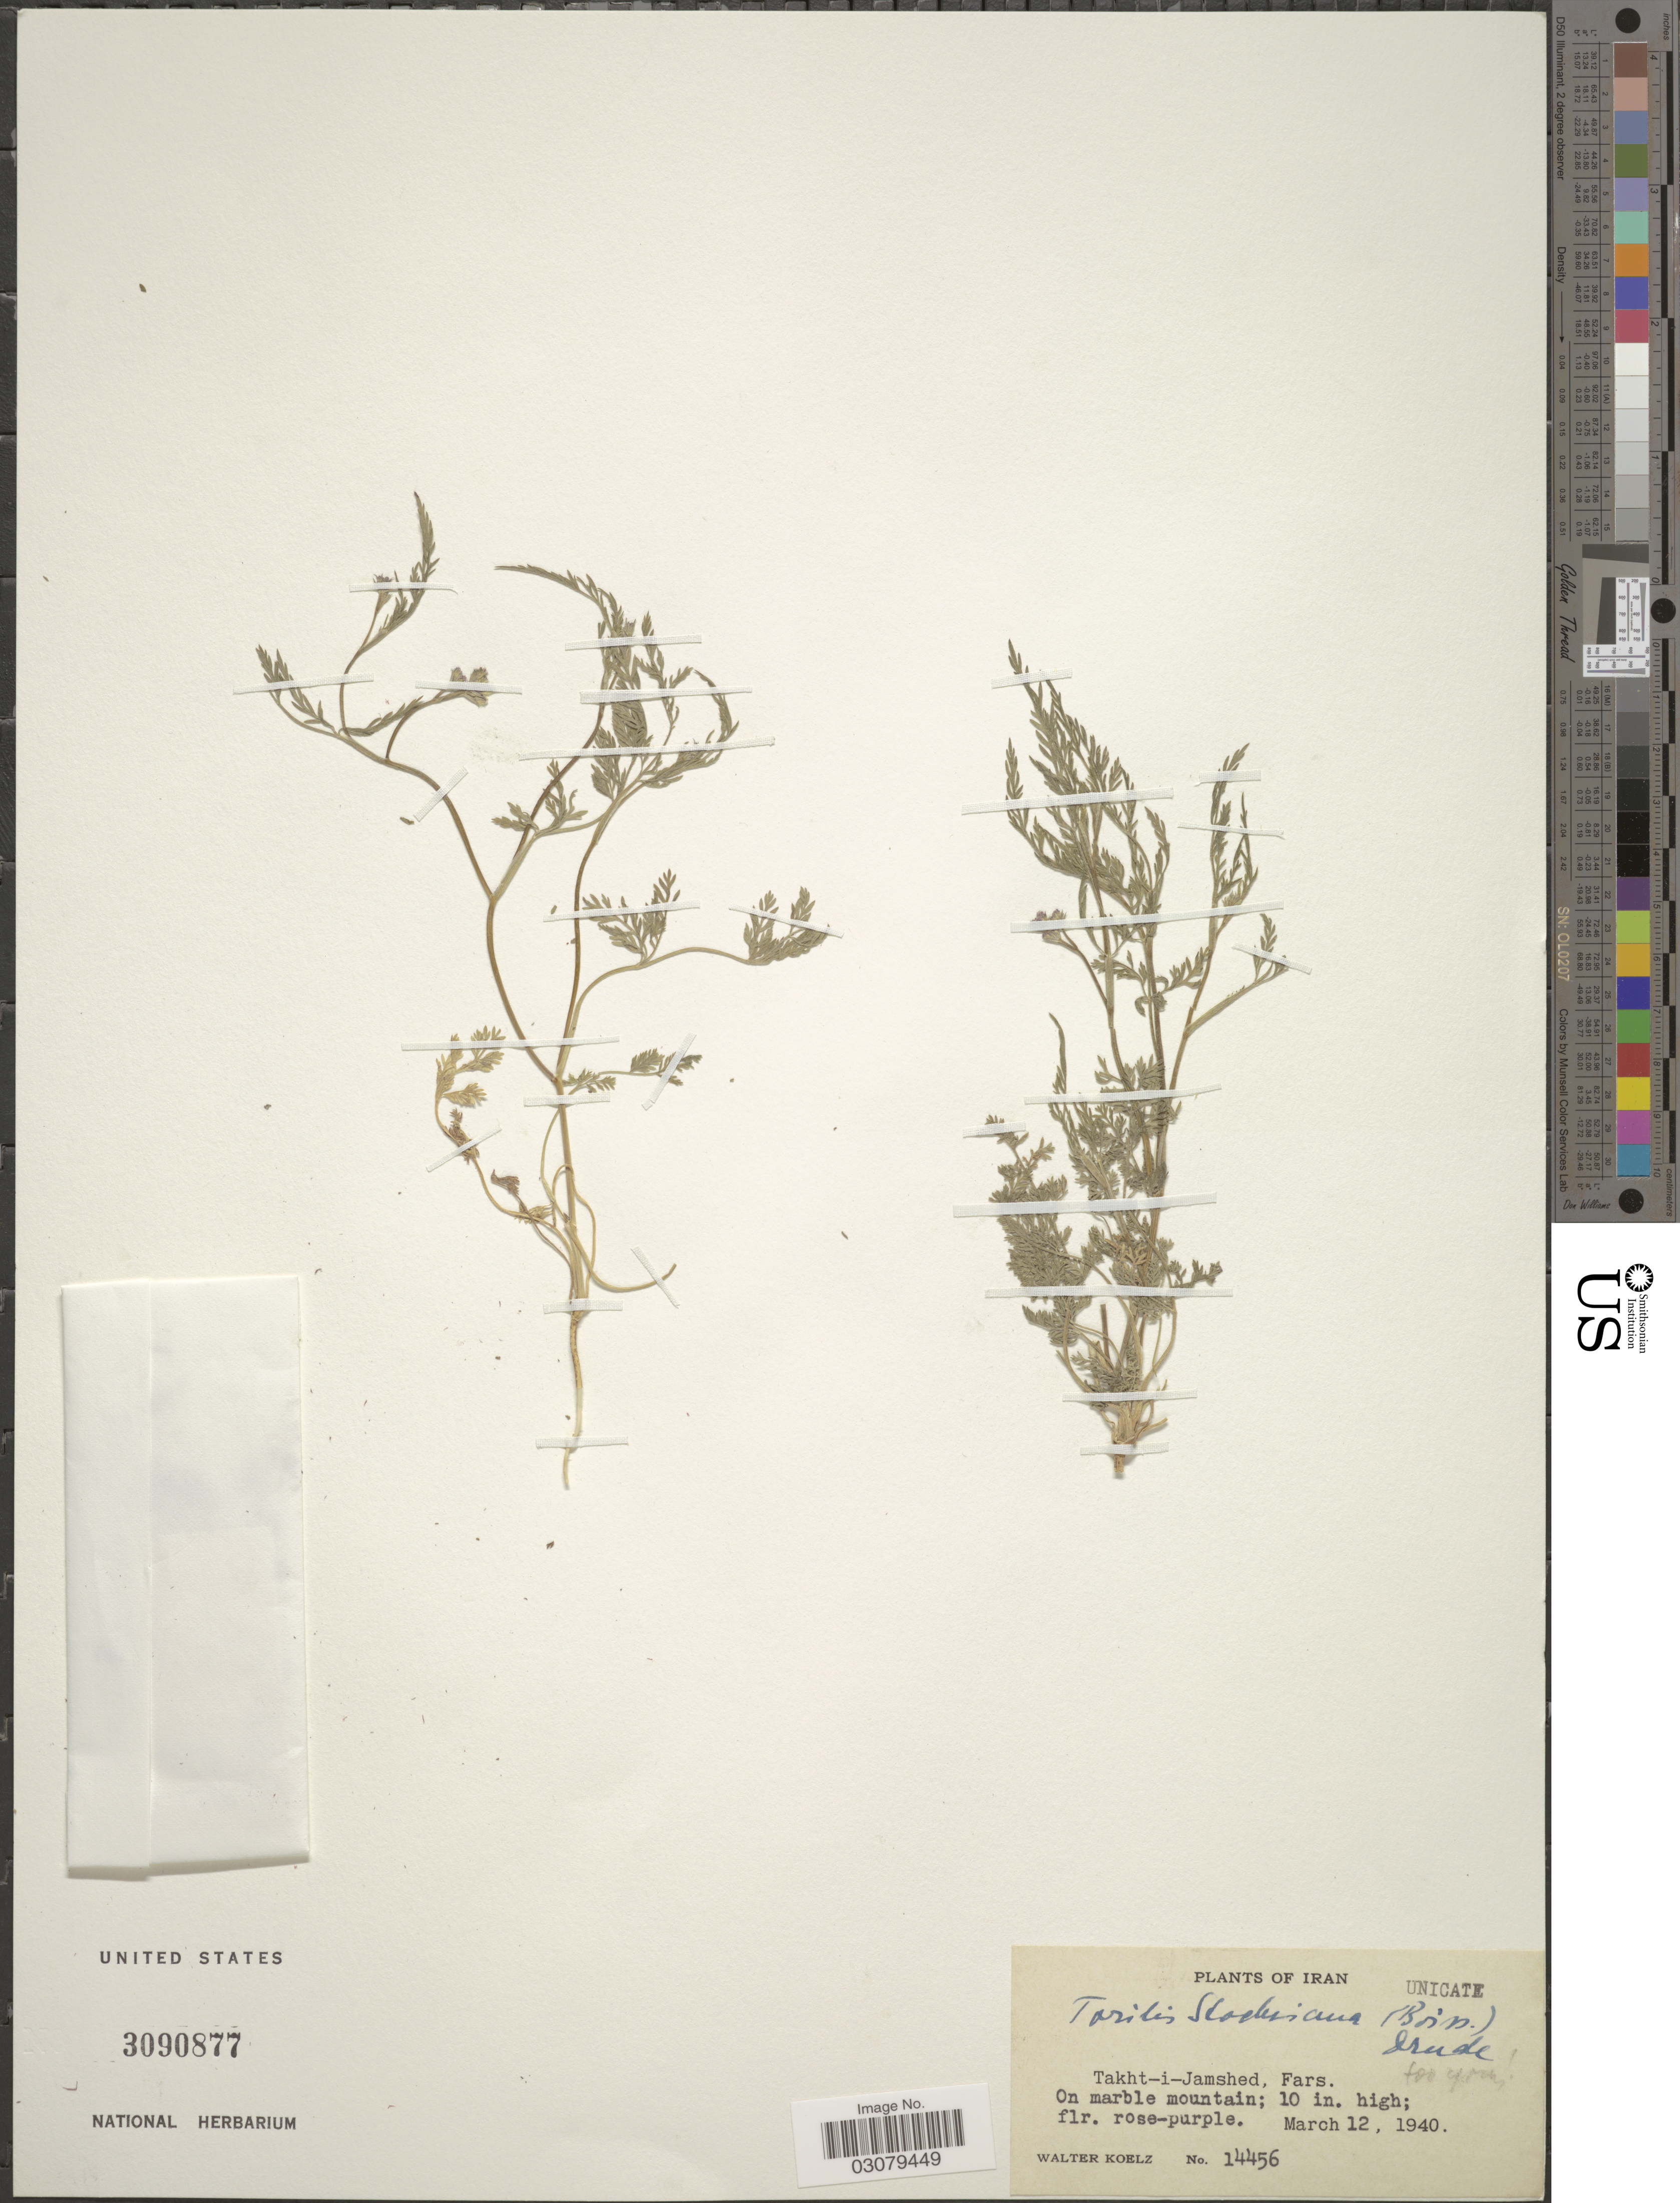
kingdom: Plantae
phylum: Tracheophyta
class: Magnoliopsida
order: Apiales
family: Apiaceae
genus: Torilis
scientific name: Torilis stocksiana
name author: (Boiss.) Grossh.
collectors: W. N. Koelz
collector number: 14456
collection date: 1940-03-12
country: Iran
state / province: Fars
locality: Takht-i-Jamshed, Fars.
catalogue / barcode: US 3090877